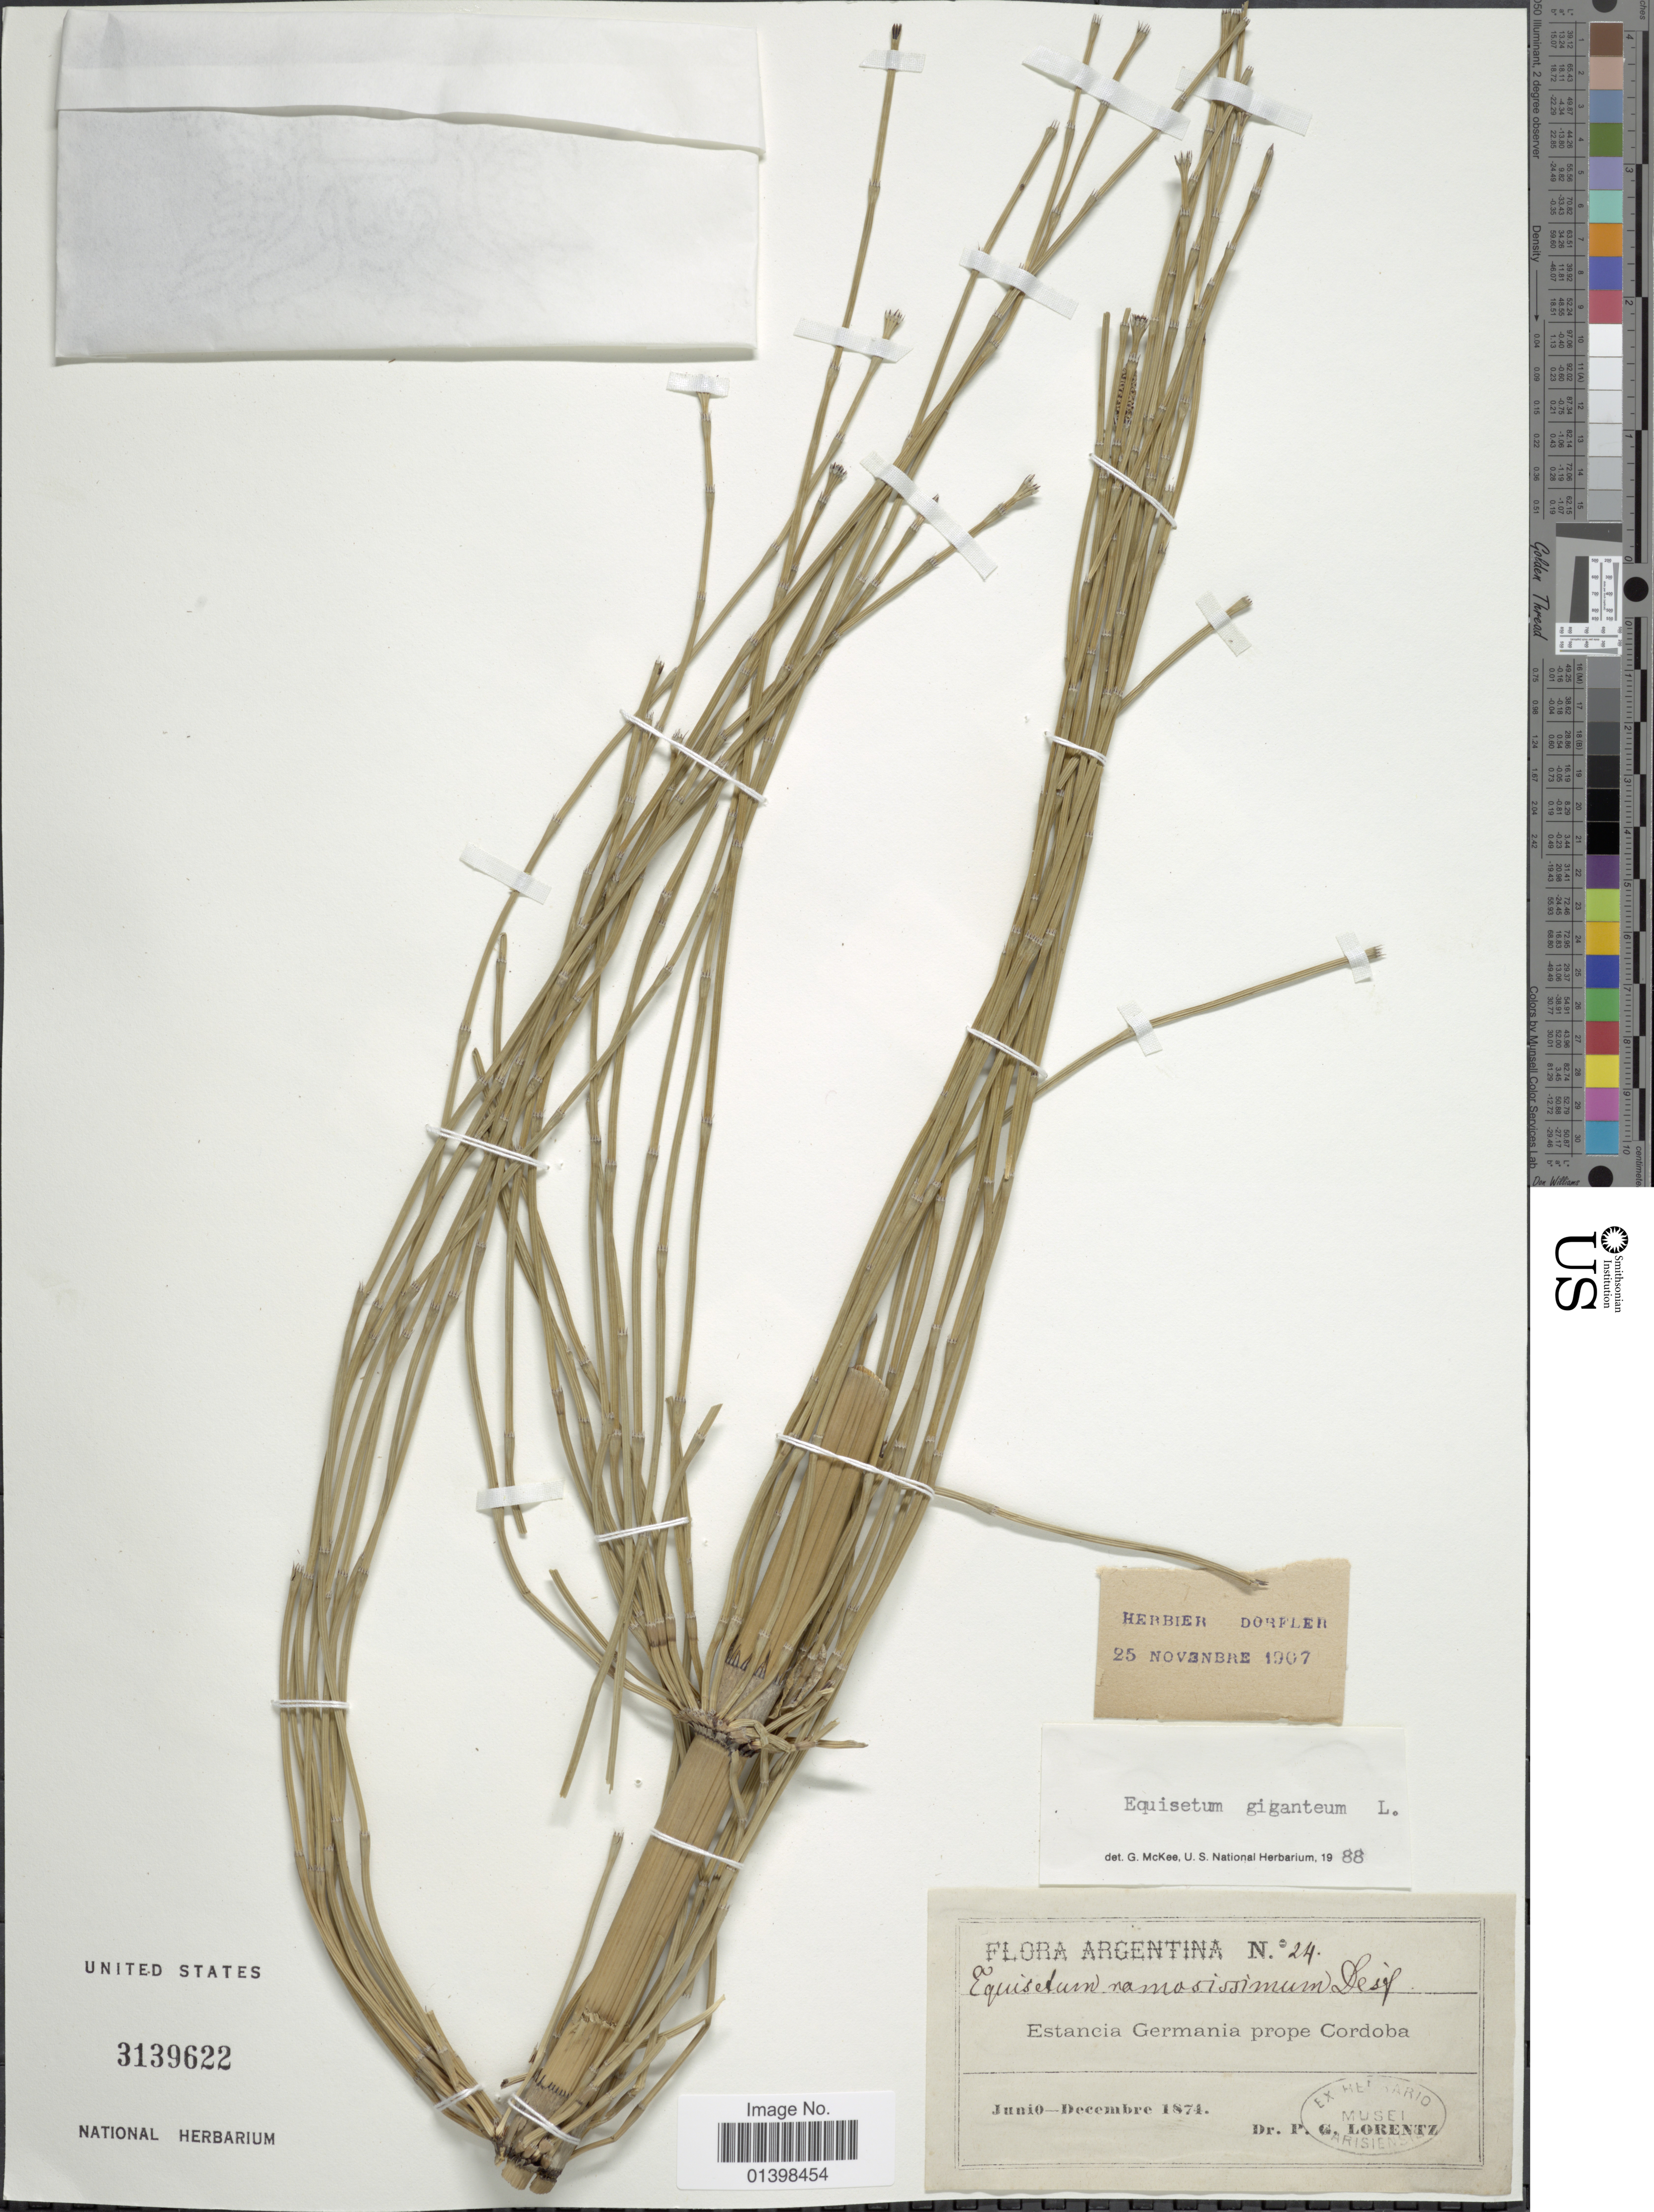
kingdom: Plantae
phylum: Tracheophyta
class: Polypodiopsida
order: Equisetales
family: Equisetaceae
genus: Equisetum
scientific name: Equisetum giganteum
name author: L.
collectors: P. G. Lorentz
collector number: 24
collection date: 1874-06/1874-12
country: Argentina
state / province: Cordoba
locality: Estancia Germania prope Cordoba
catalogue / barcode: US 3139622